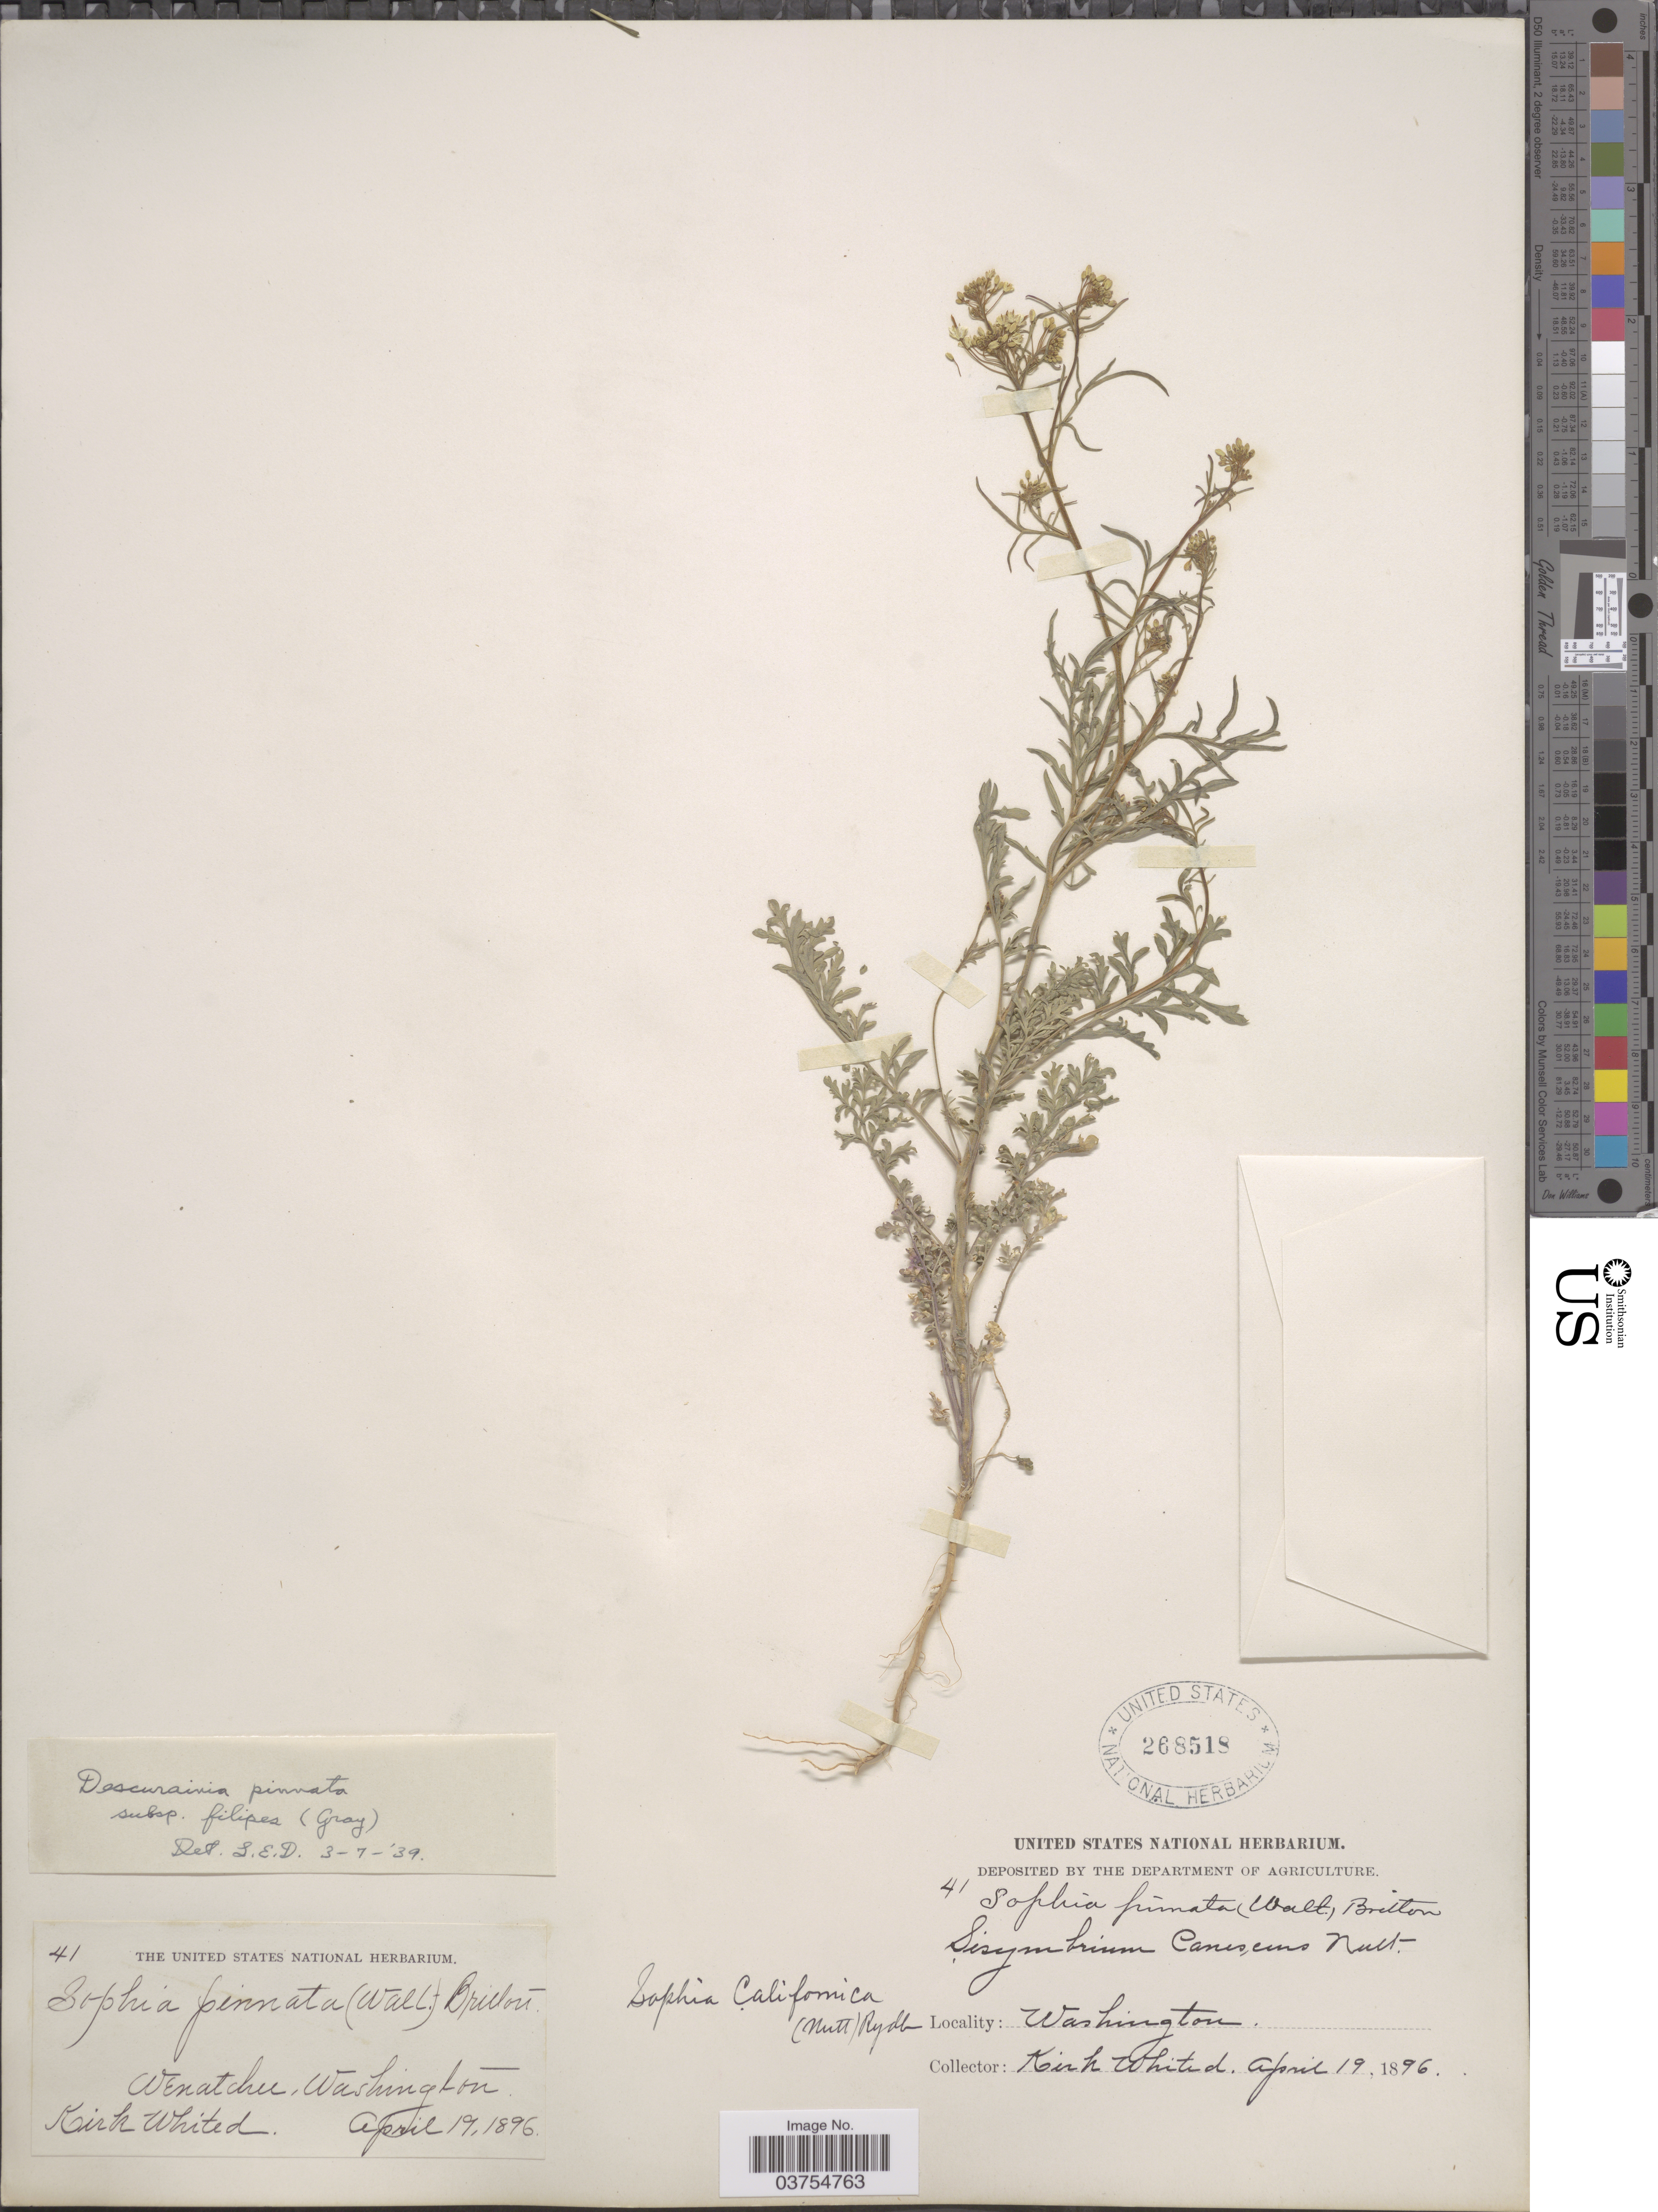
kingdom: Plantae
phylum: Tracheophyta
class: Magnoliopsida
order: Brassicales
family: Brassicaceae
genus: Descurainia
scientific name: Descurainia pinnata subsp. filipes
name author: (A. Gray) Detling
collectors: K. Whited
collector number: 41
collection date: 1896-04-19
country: United States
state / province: Washington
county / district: Chelan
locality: Wenatchee.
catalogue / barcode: US 268518